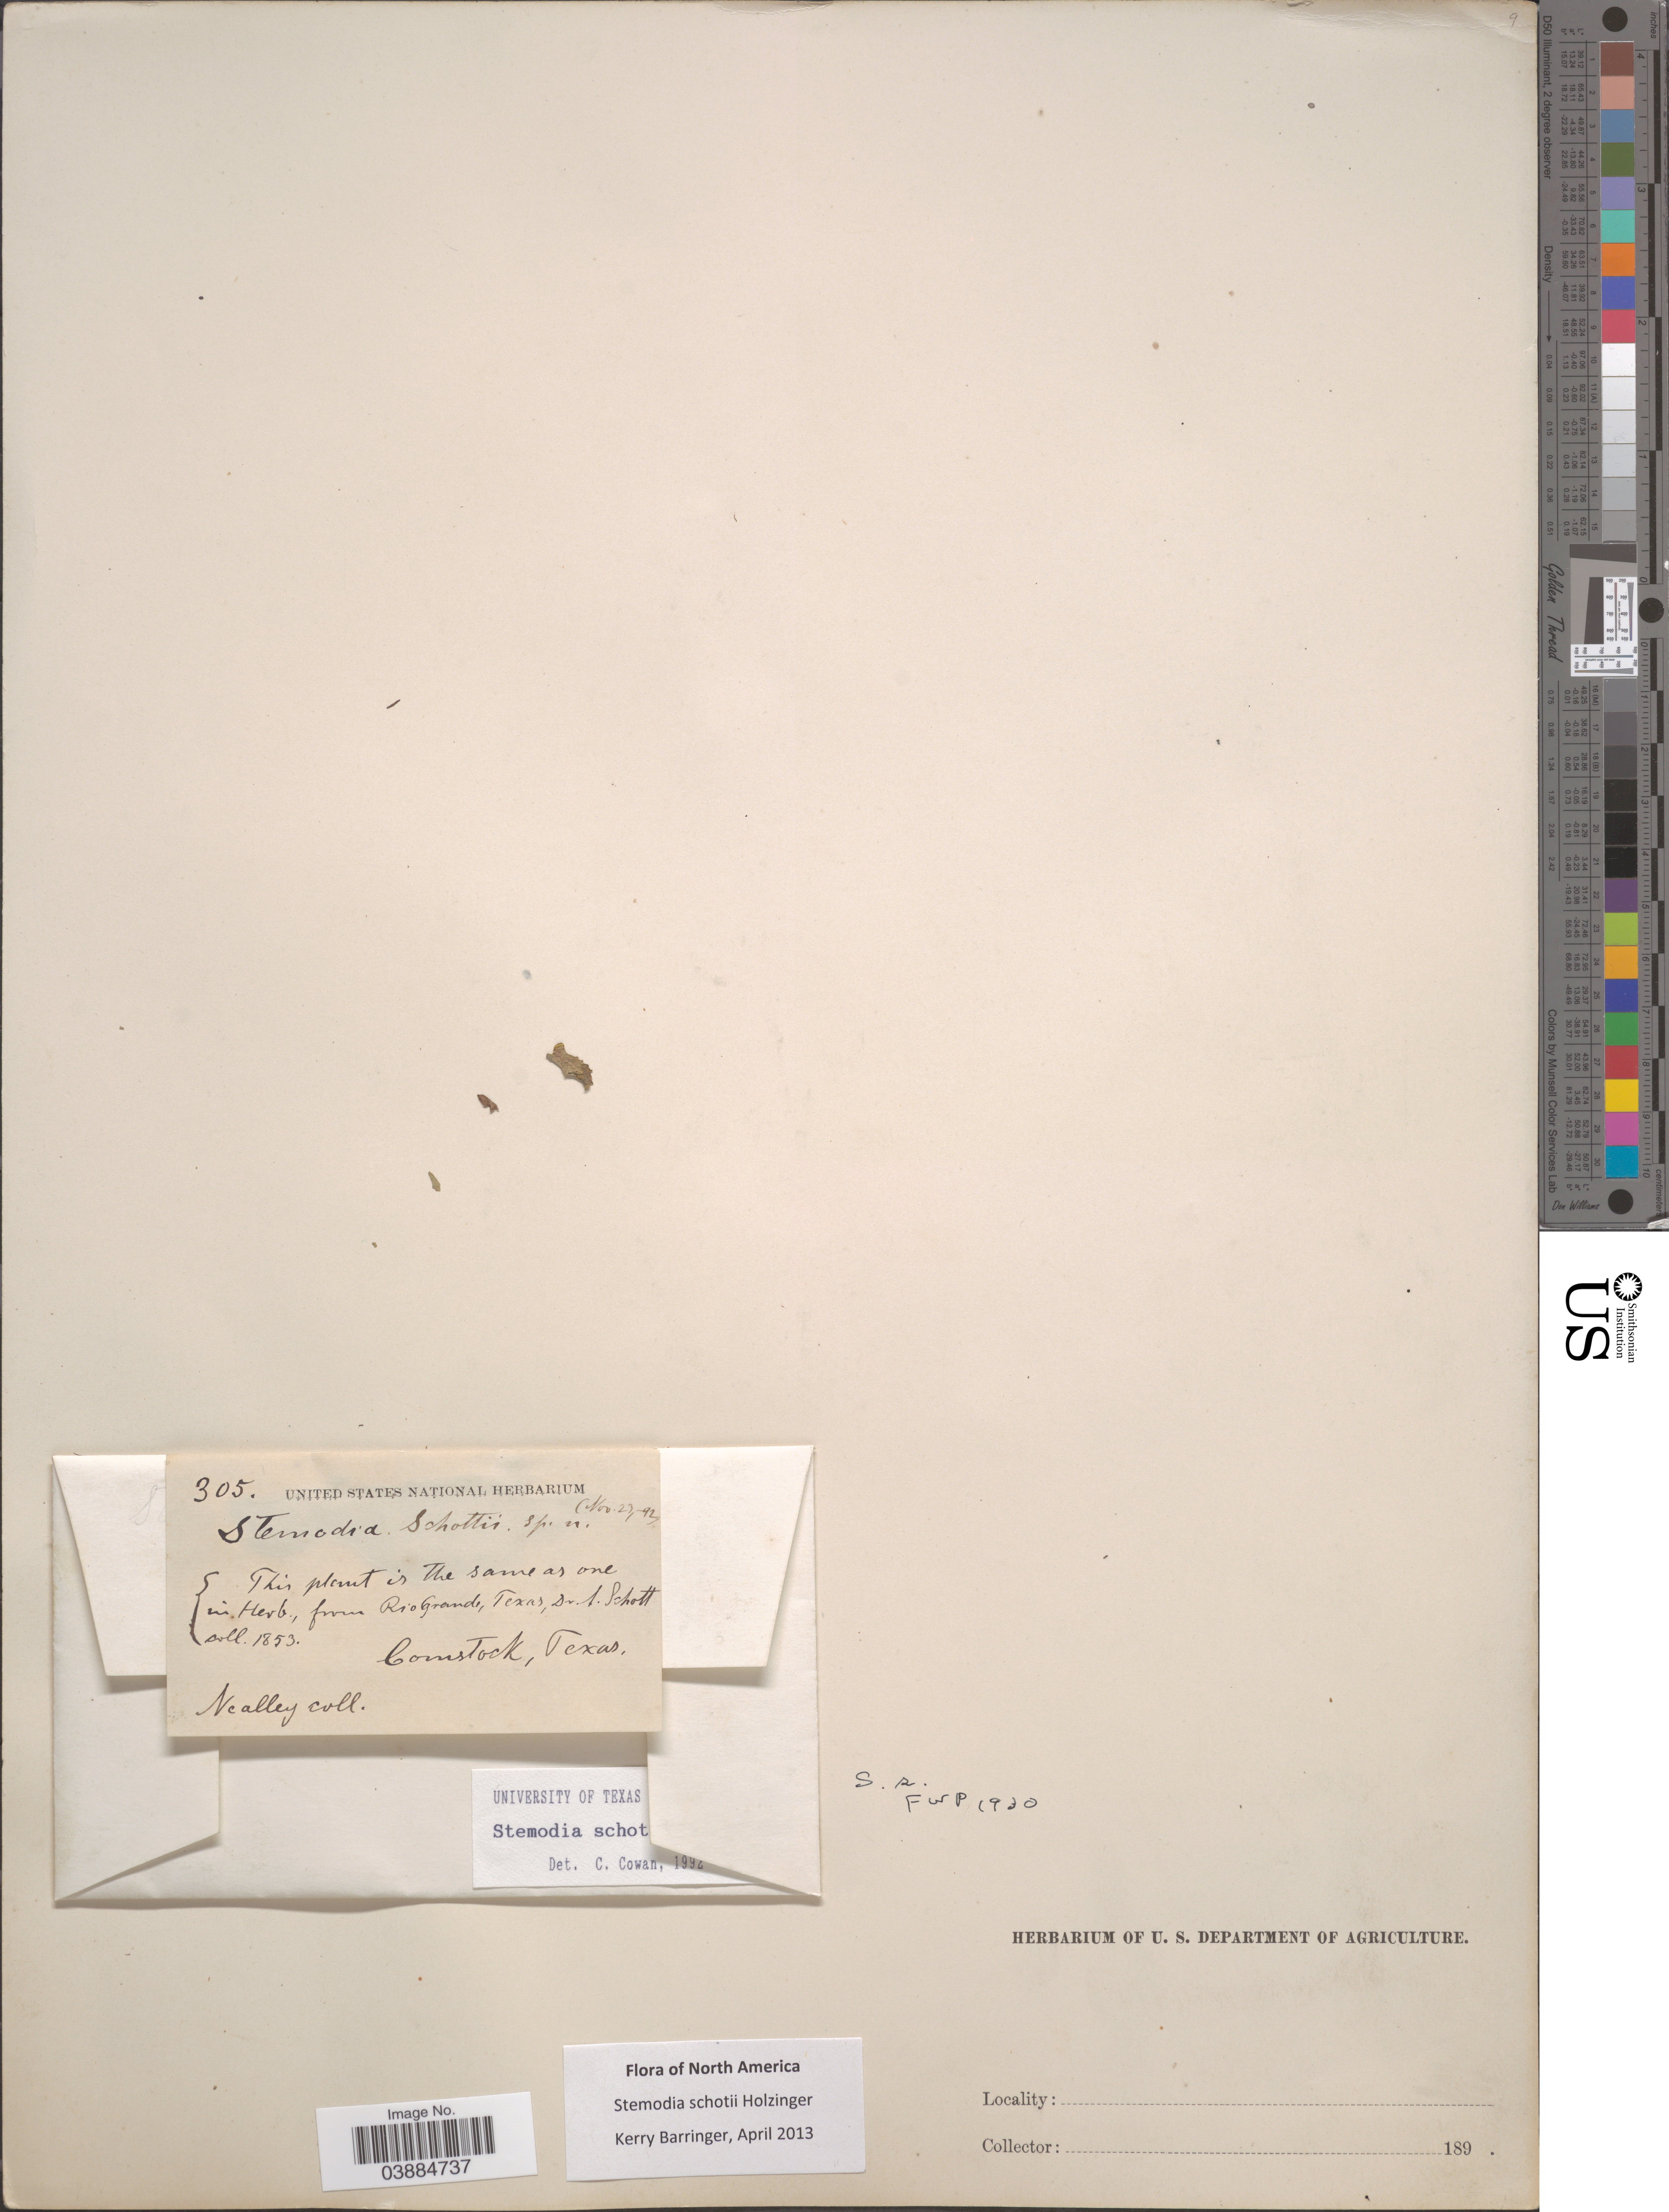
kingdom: Plantae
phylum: Tracheophyta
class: Magnoliopsida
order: Lamiales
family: Plantaginaceae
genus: Stemodia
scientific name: Stemodia schottii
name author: Holz.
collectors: Nealley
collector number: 305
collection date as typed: Transcribed d/m/y: 23/11/92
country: United States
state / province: Texas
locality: Comstock.